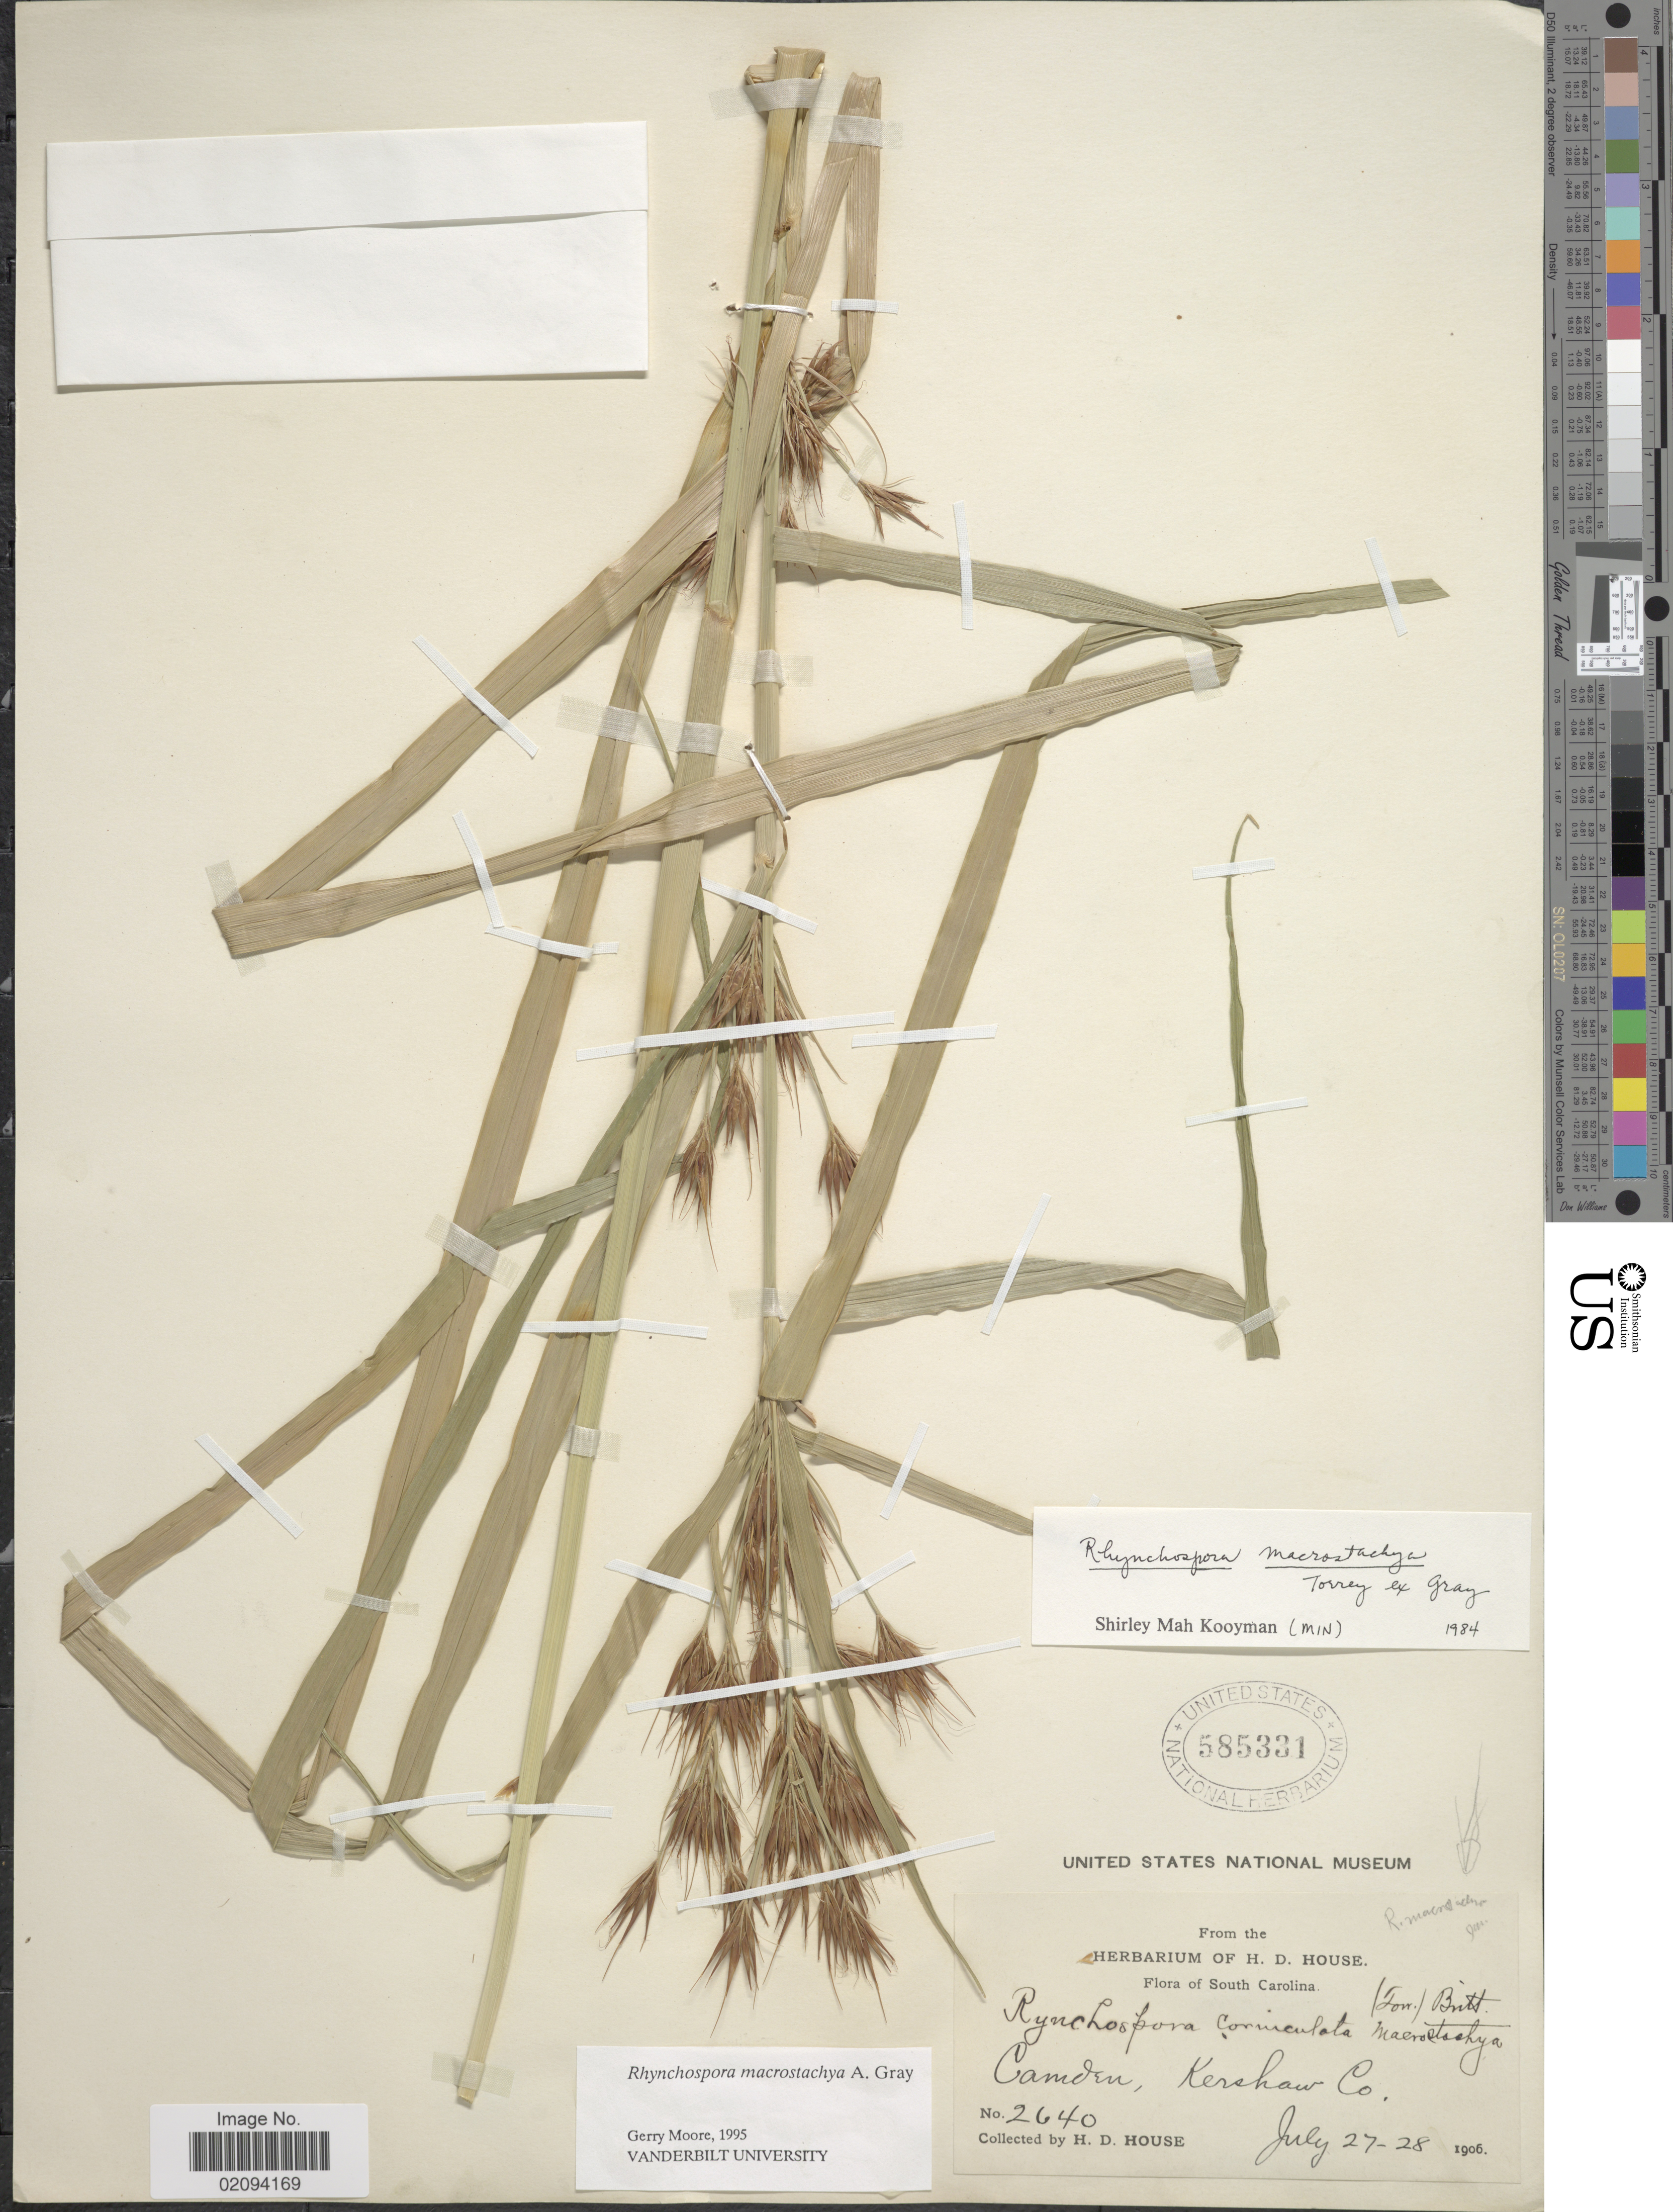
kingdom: Plantae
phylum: Tracheophyta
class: Liliopsida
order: Poales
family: Cyperaceae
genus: Rhynchospora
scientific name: Rhynchospora macrostachya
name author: Torr. ex A. Gray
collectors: H. D. House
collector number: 2640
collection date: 1906-07-27/1906-07-28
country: United States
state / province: South Carolina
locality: Camden, Kershaw Co.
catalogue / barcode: US 585331